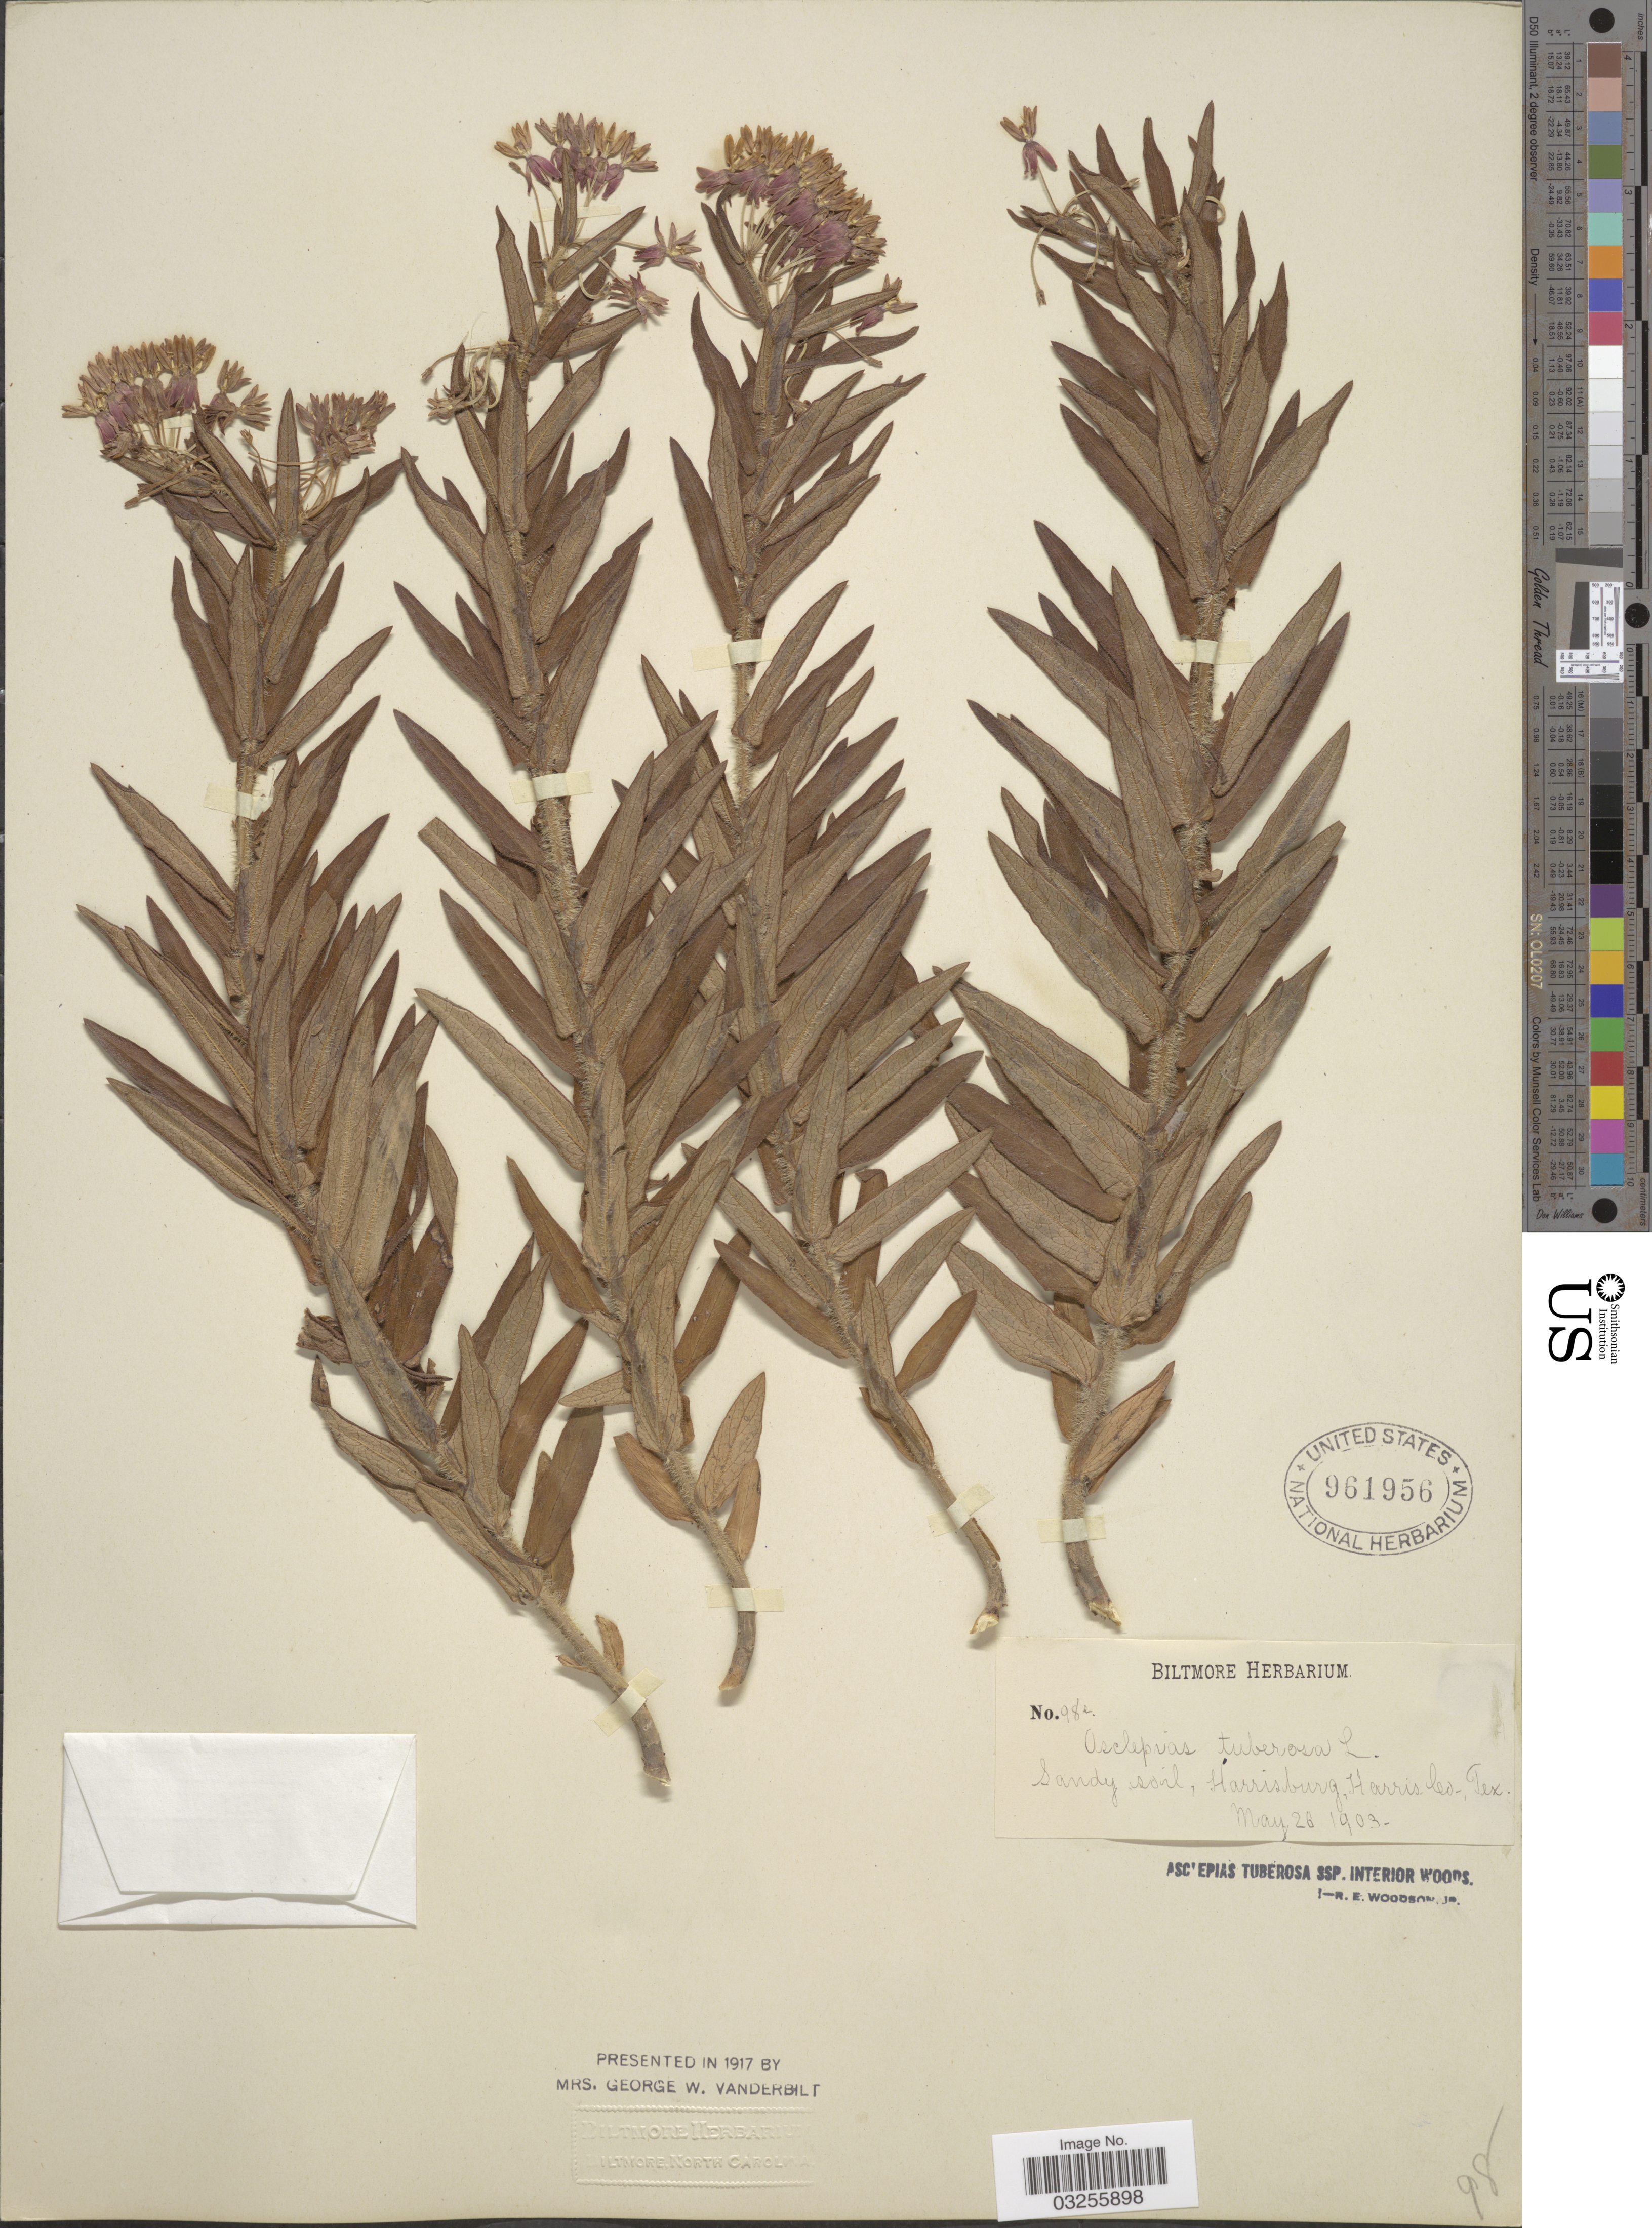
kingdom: Plantae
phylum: Tracheophyta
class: Magnoliopsida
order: Gentianales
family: Apocynaceae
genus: Asclepias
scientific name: Asclepias tuberosa subsp. interior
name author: Woodson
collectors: ex herb. Biltmore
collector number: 98e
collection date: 1903-05-28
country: United States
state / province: Texas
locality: Harrisburg, harris Co.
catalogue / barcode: US 961956